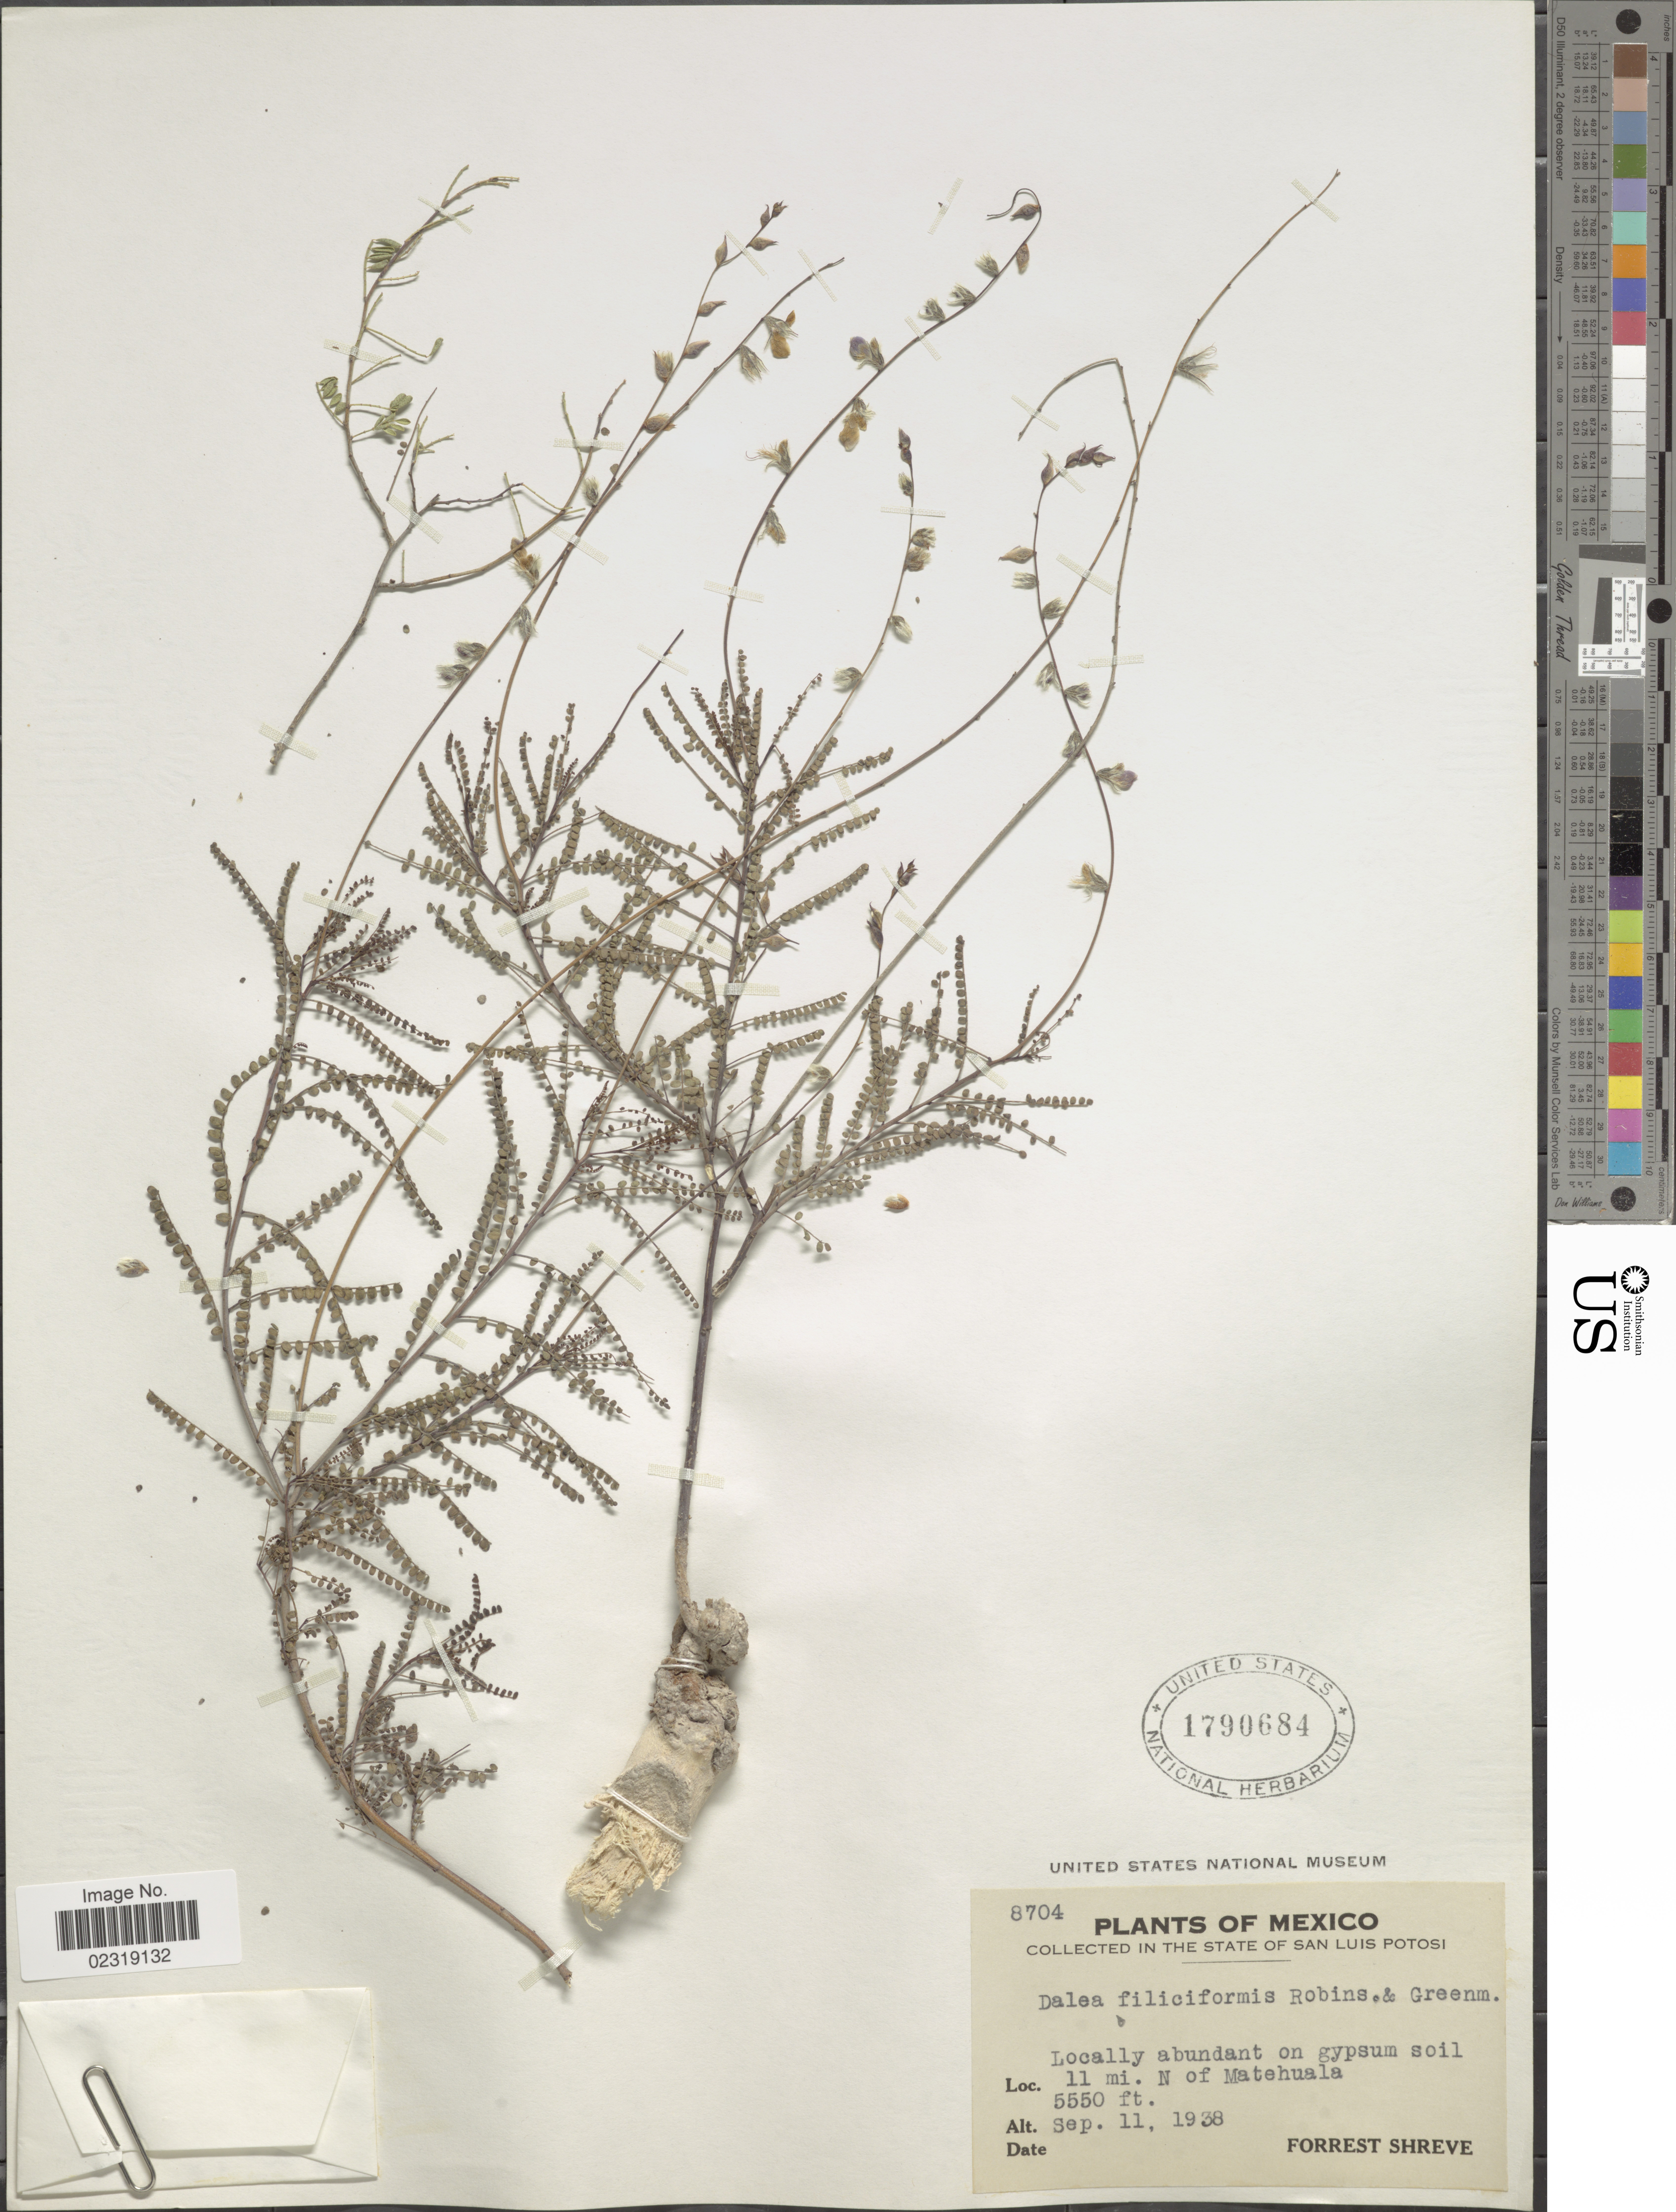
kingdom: Plantae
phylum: Tracheophyta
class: Magnoliopsida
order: Fabales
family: Fabaceae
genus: Dalea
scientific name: Dalea filiciformis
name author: B.L. Rob. & Greenm.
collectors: F. Shreve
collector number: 8704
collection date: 1938-09-11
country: Mexico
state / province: San Luis Potosí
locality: State of san Luis Potosi, Locally abundant on gypsum soil 11 mi. N of Matehuala.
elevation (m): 1692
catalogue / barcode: US 1790684